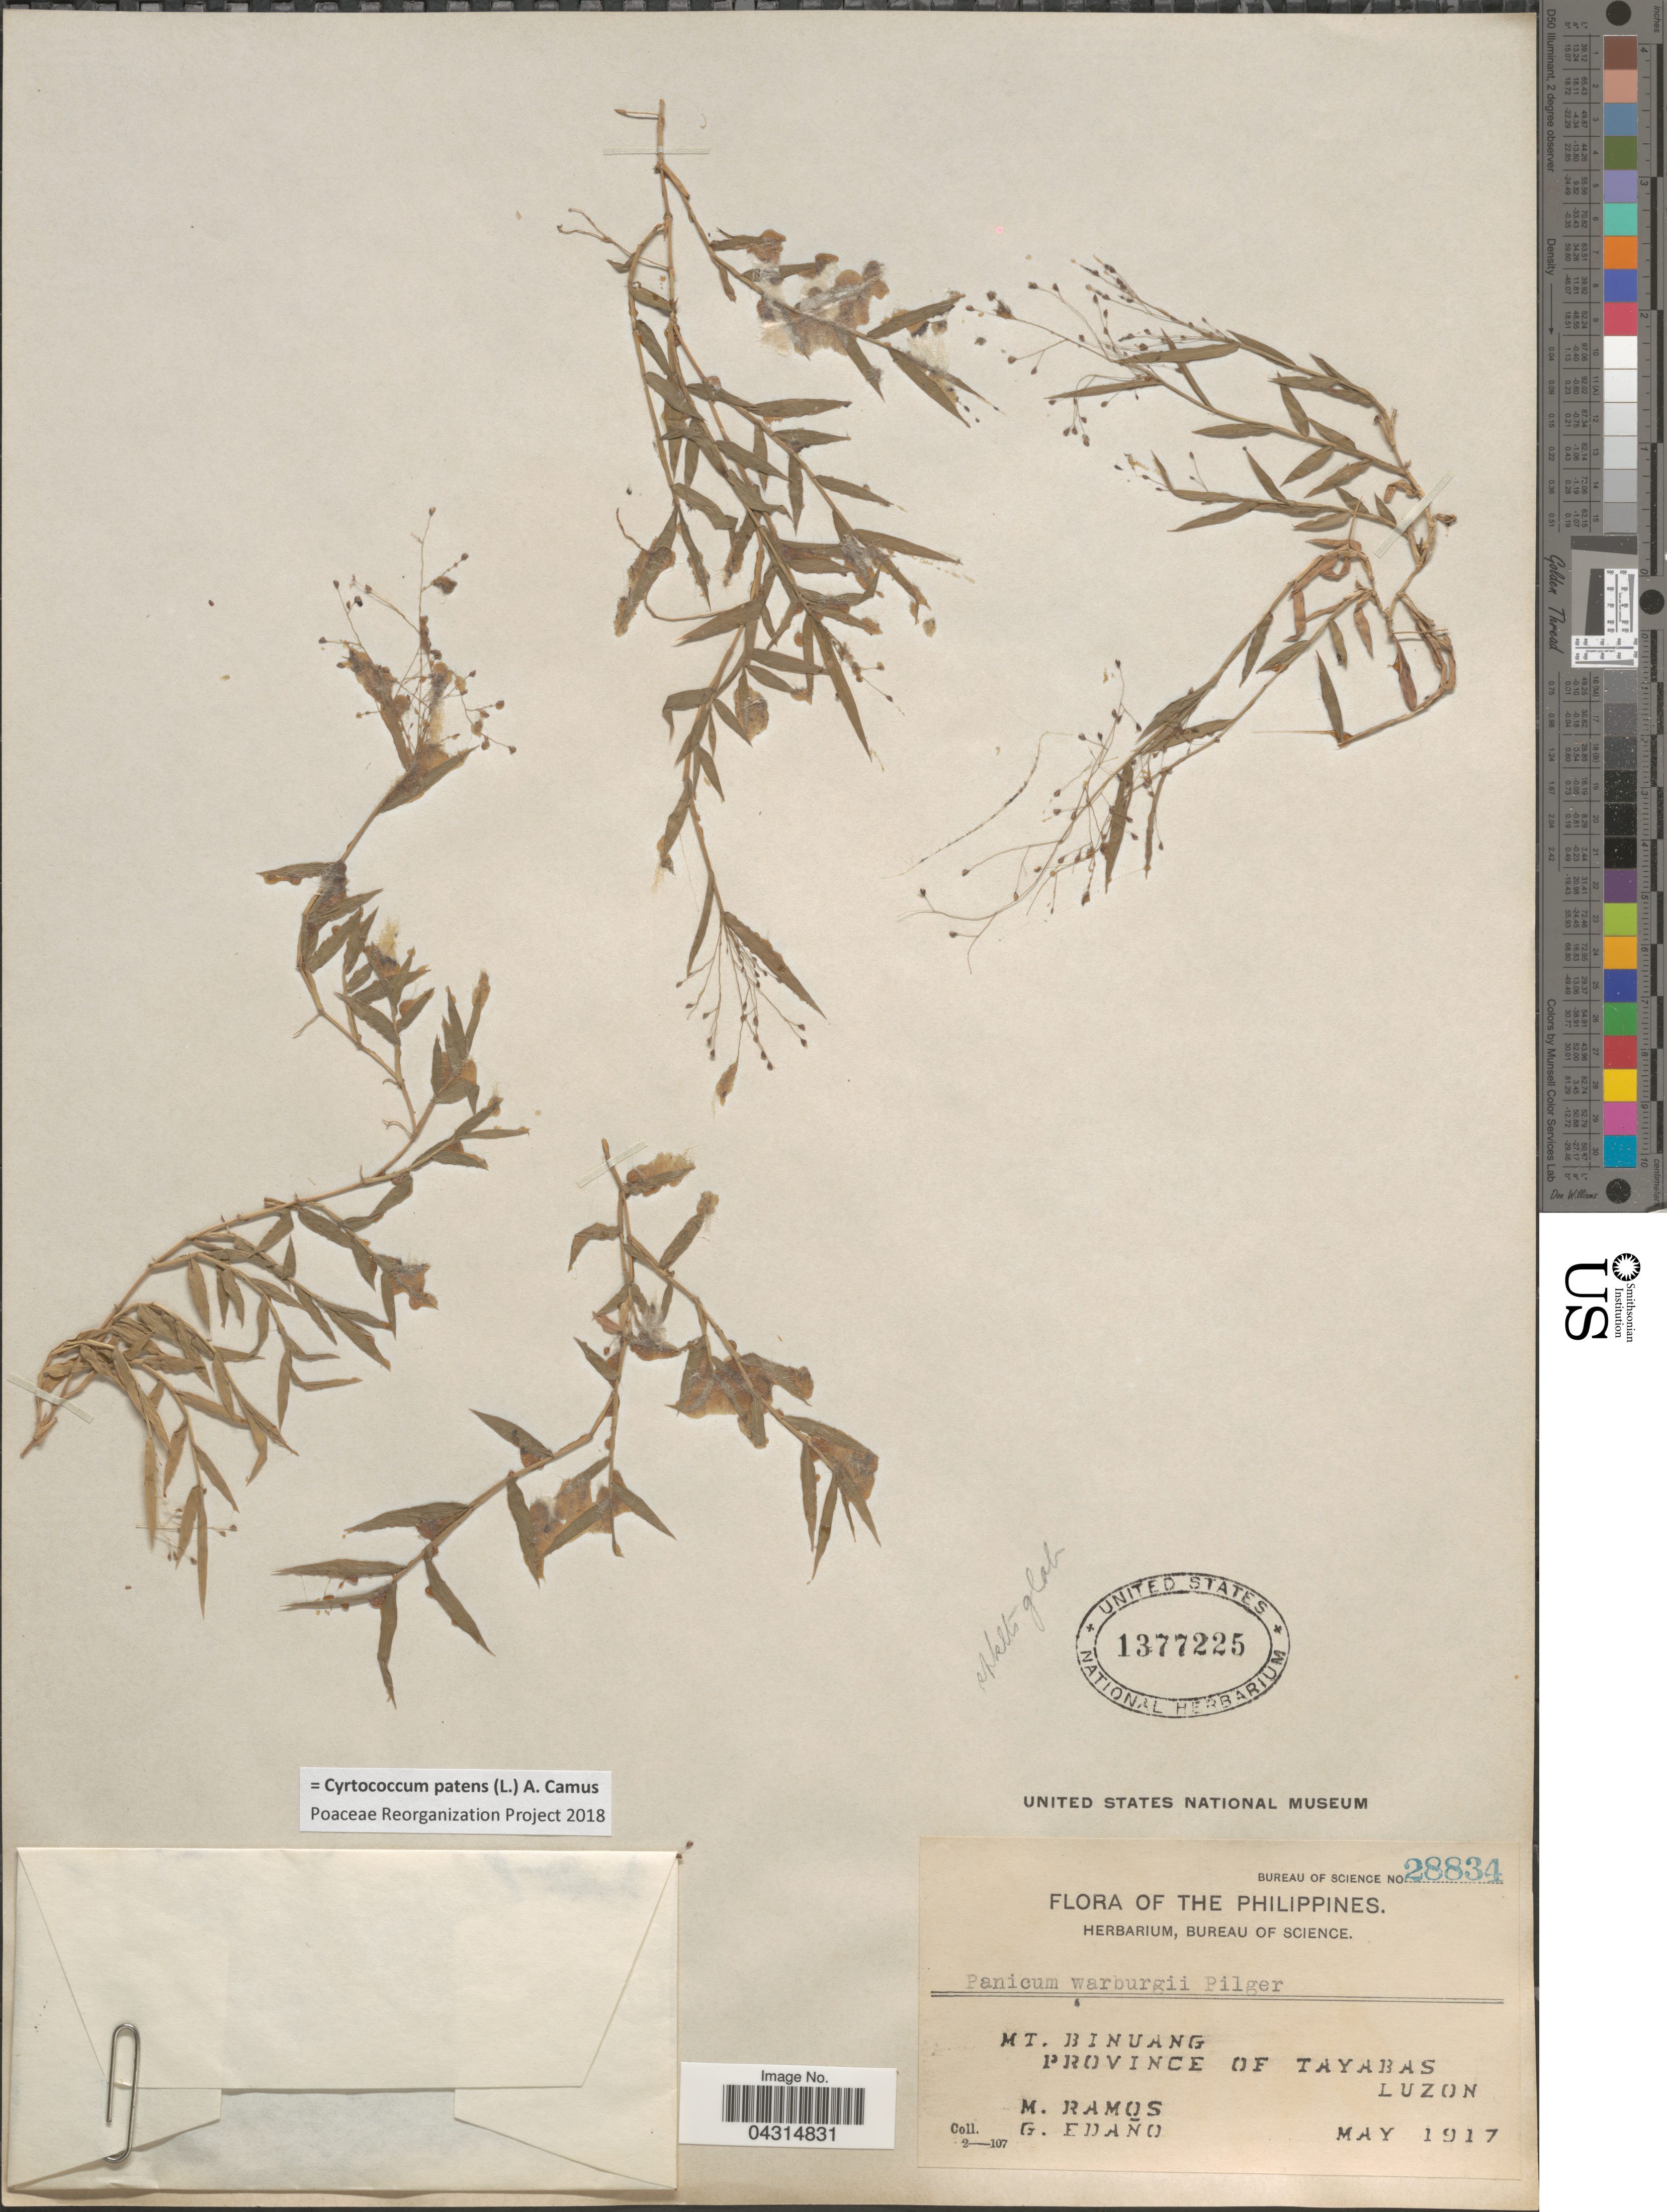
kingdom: Plantae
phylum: Tracheophyta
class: Liliopsida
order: Poales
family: Poaceae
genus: Cyrtococcum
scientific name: Cyrtococcum patens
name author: (L.) A. Camus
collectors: M. Ramos & G. Edaño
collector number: Bureau of Science 28834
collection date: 1917-05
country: Philippines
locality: Mt. Binuang. Province of Tayabas. Luzon.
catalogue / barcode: US 1377225